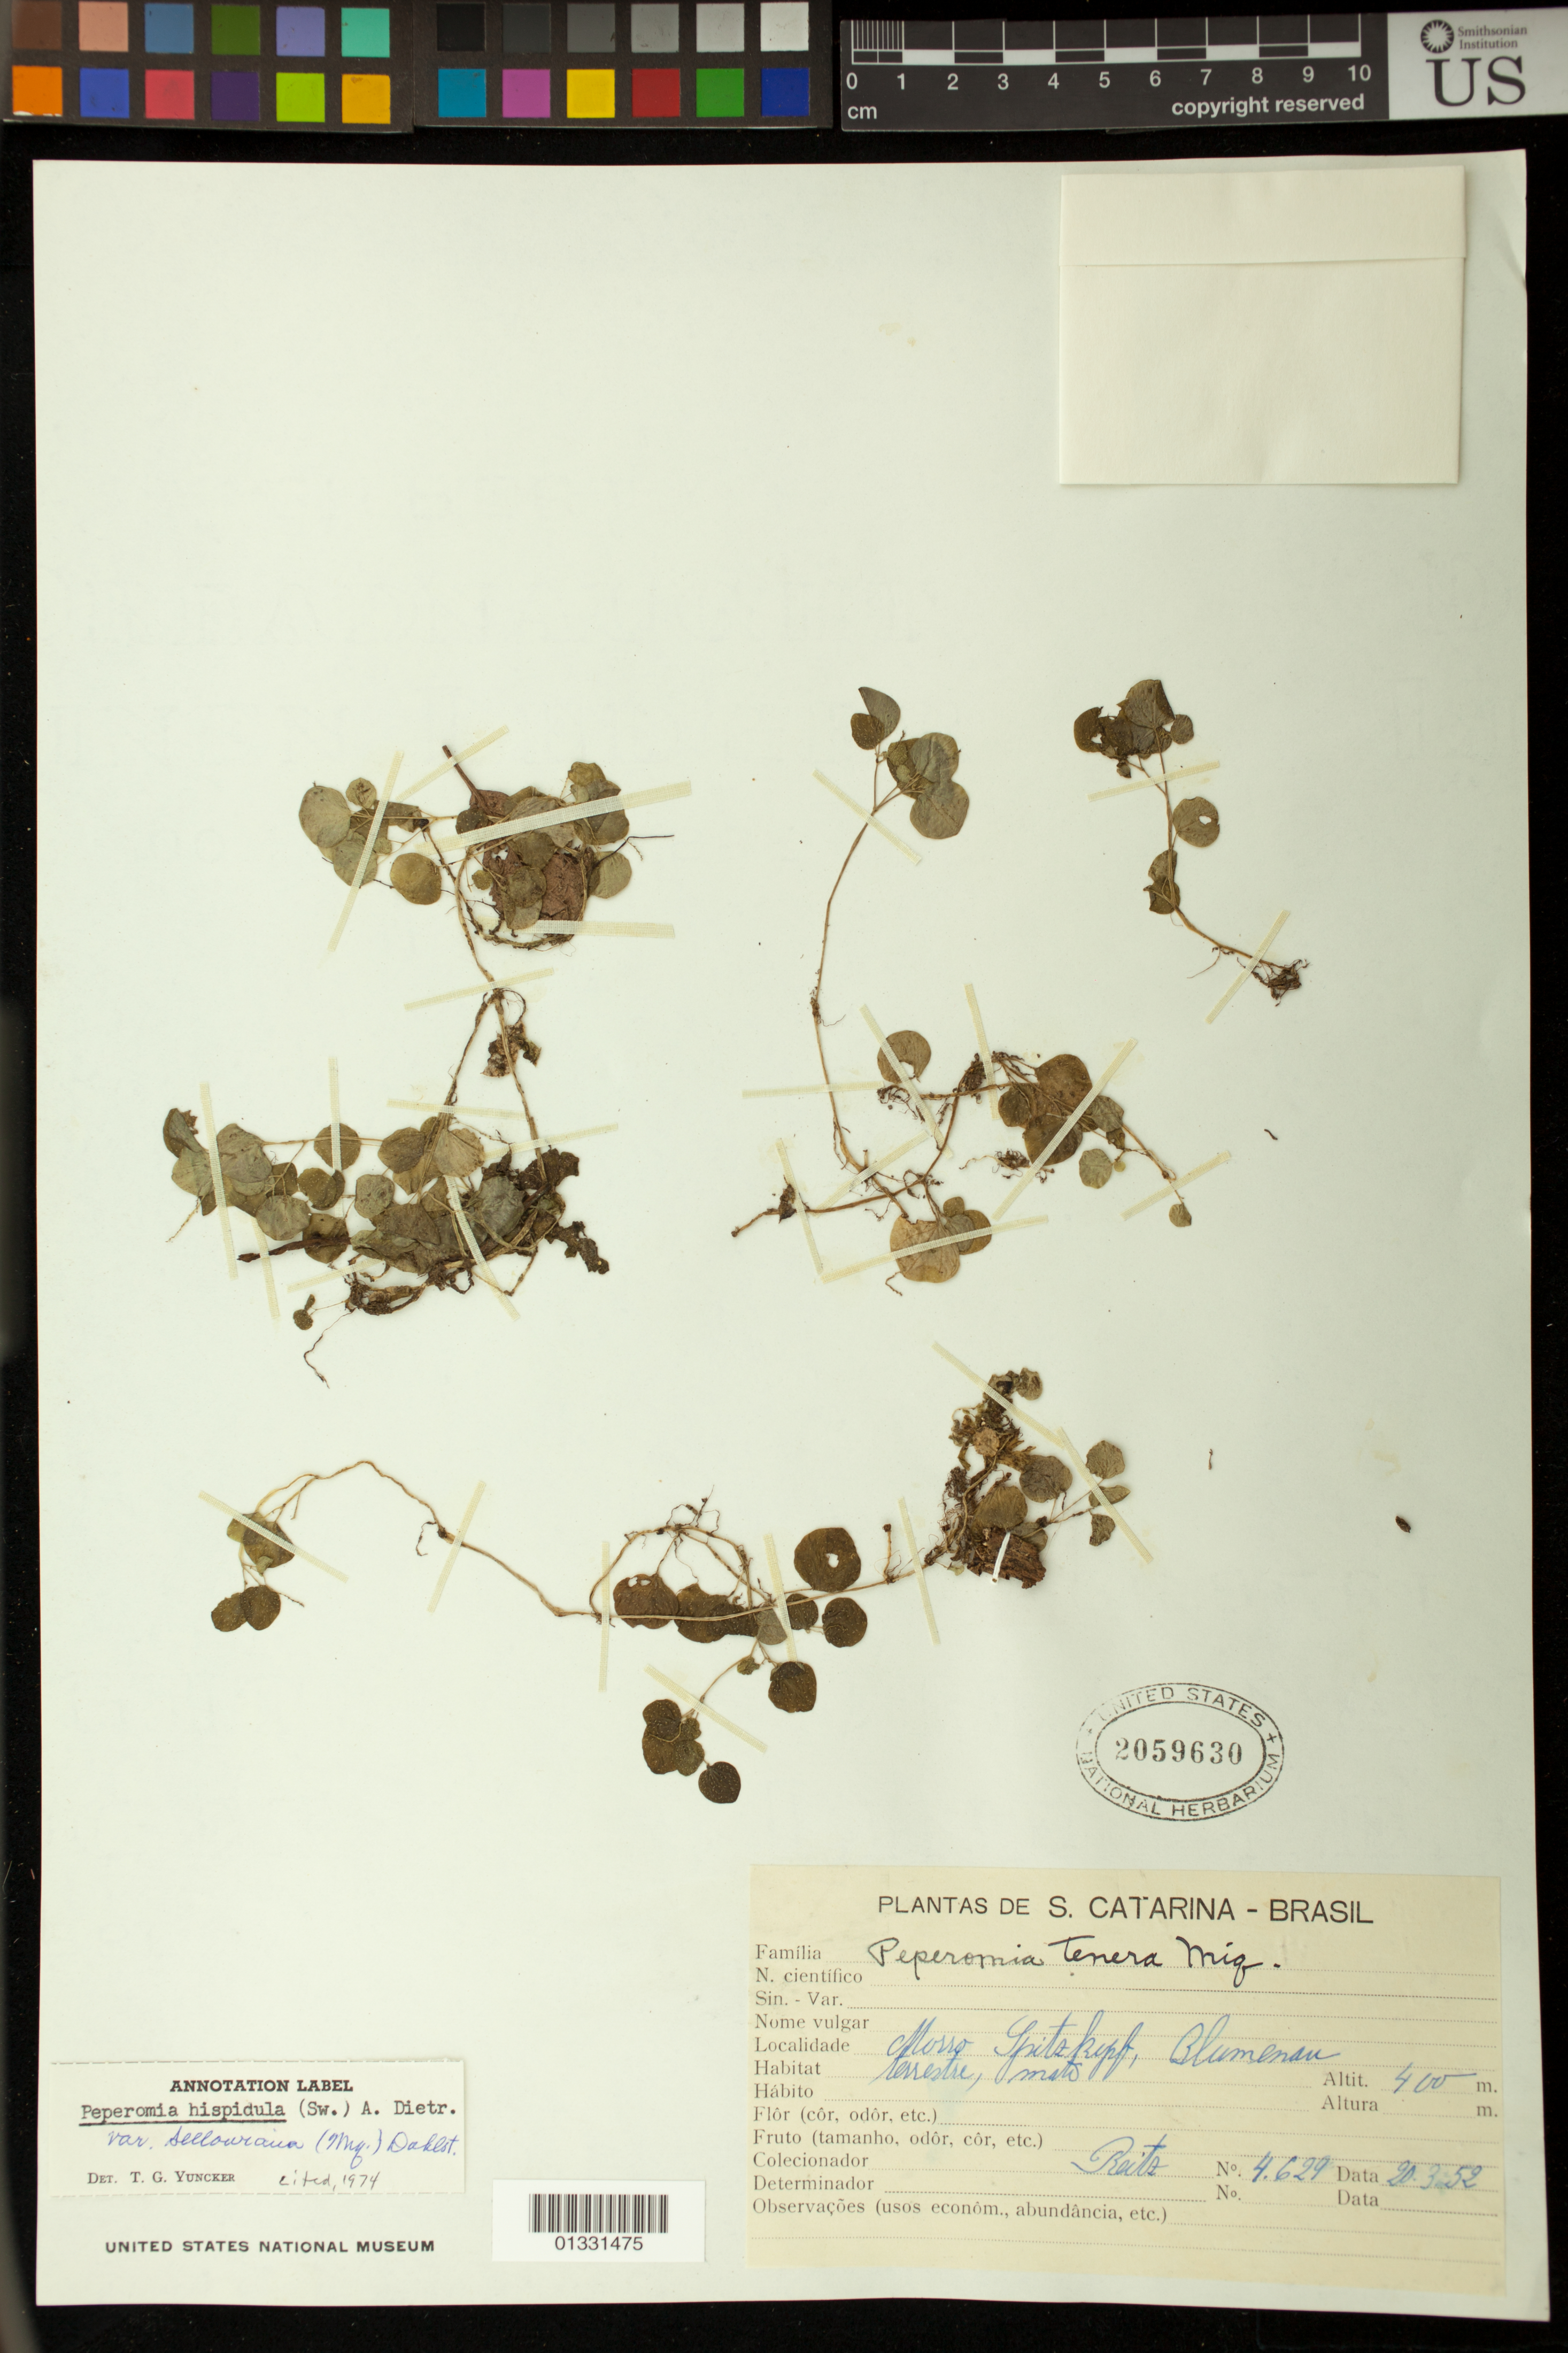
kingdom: Plantae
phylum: Tracheophyta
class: Magnoliopsida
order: Piperales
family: Piperaceae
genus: Peperomia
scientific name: Peperomia hispidula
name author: (Sw.) A. Dietr.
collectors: R. Reitz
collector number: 4629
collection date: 1952-03-20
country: Brazil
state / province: Santa Catarina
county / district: Blumenau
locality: Morro Spitzkopf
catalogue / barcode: US 2059630